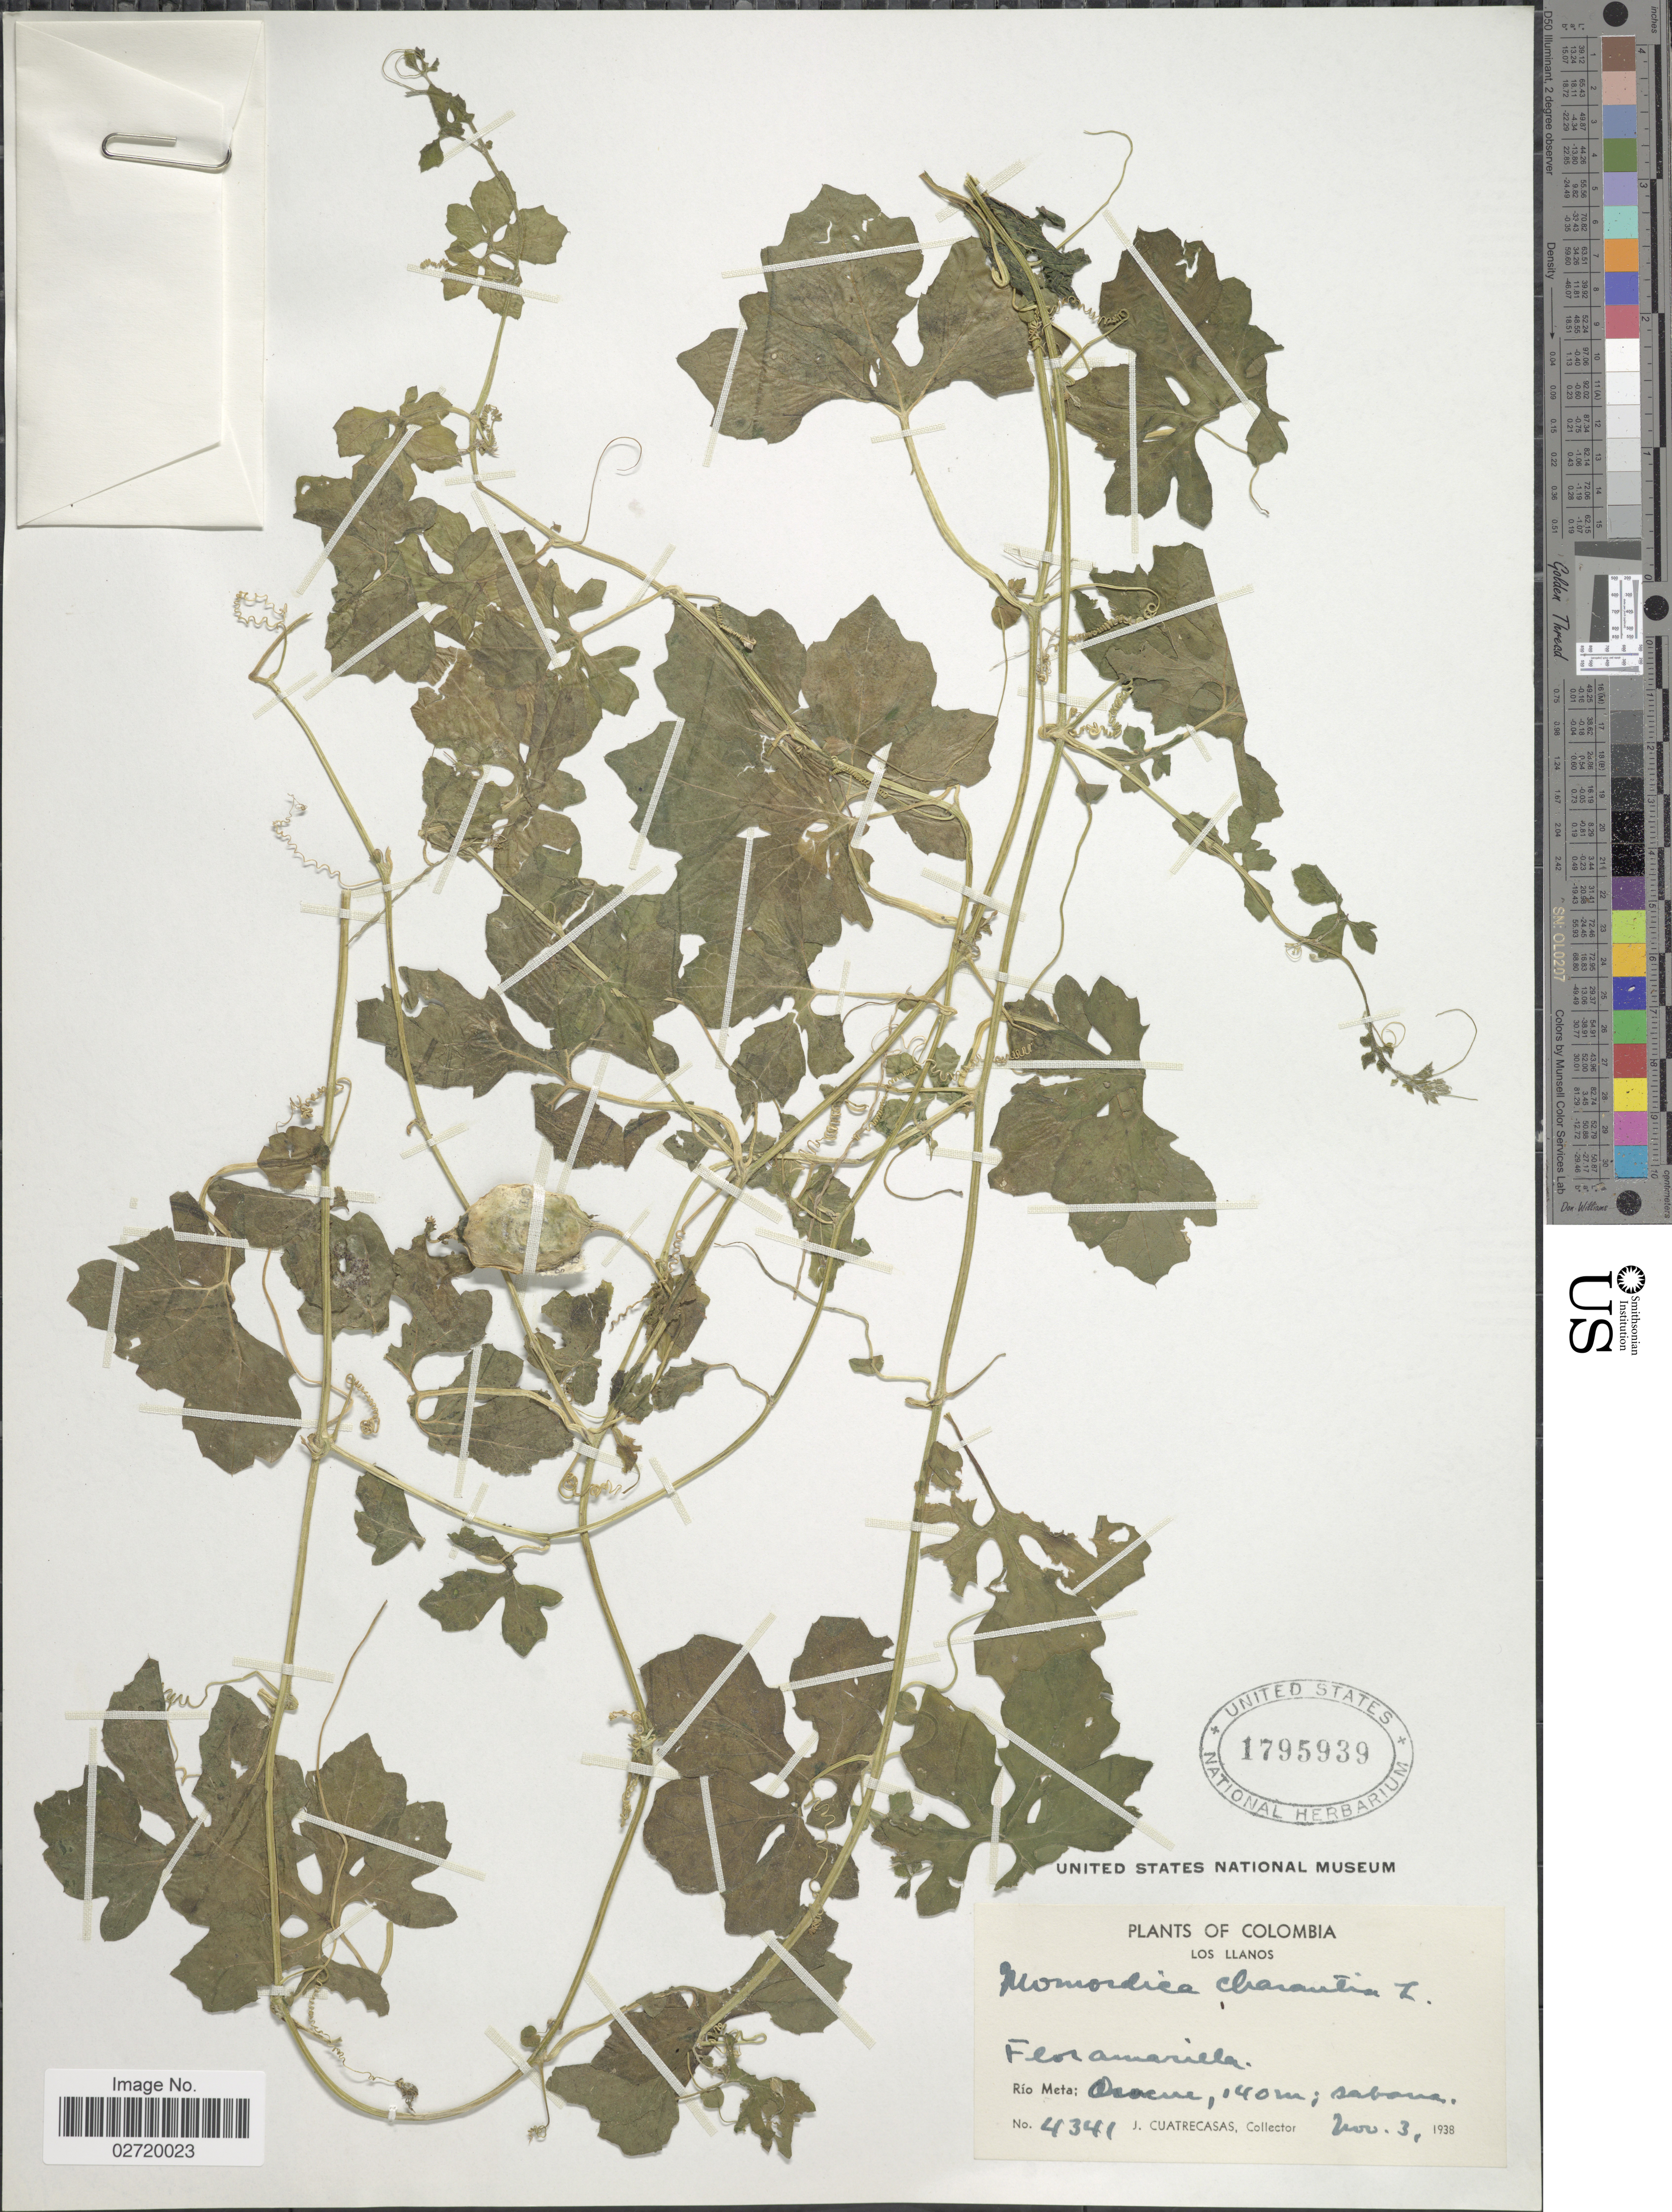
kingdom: Plantae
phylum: Tracheophyta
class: Magnoliopsida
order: Cucurbitales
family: Cucurbitaceae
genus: Momordica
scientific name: Momordica charantia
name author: L.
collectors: J. Cuatrecasas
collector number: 4341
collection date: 1938-11-03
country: Colombia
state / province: Meta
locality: Los Llanos, Rio Meta. Orocue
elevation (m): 40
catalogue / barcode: US 1795939